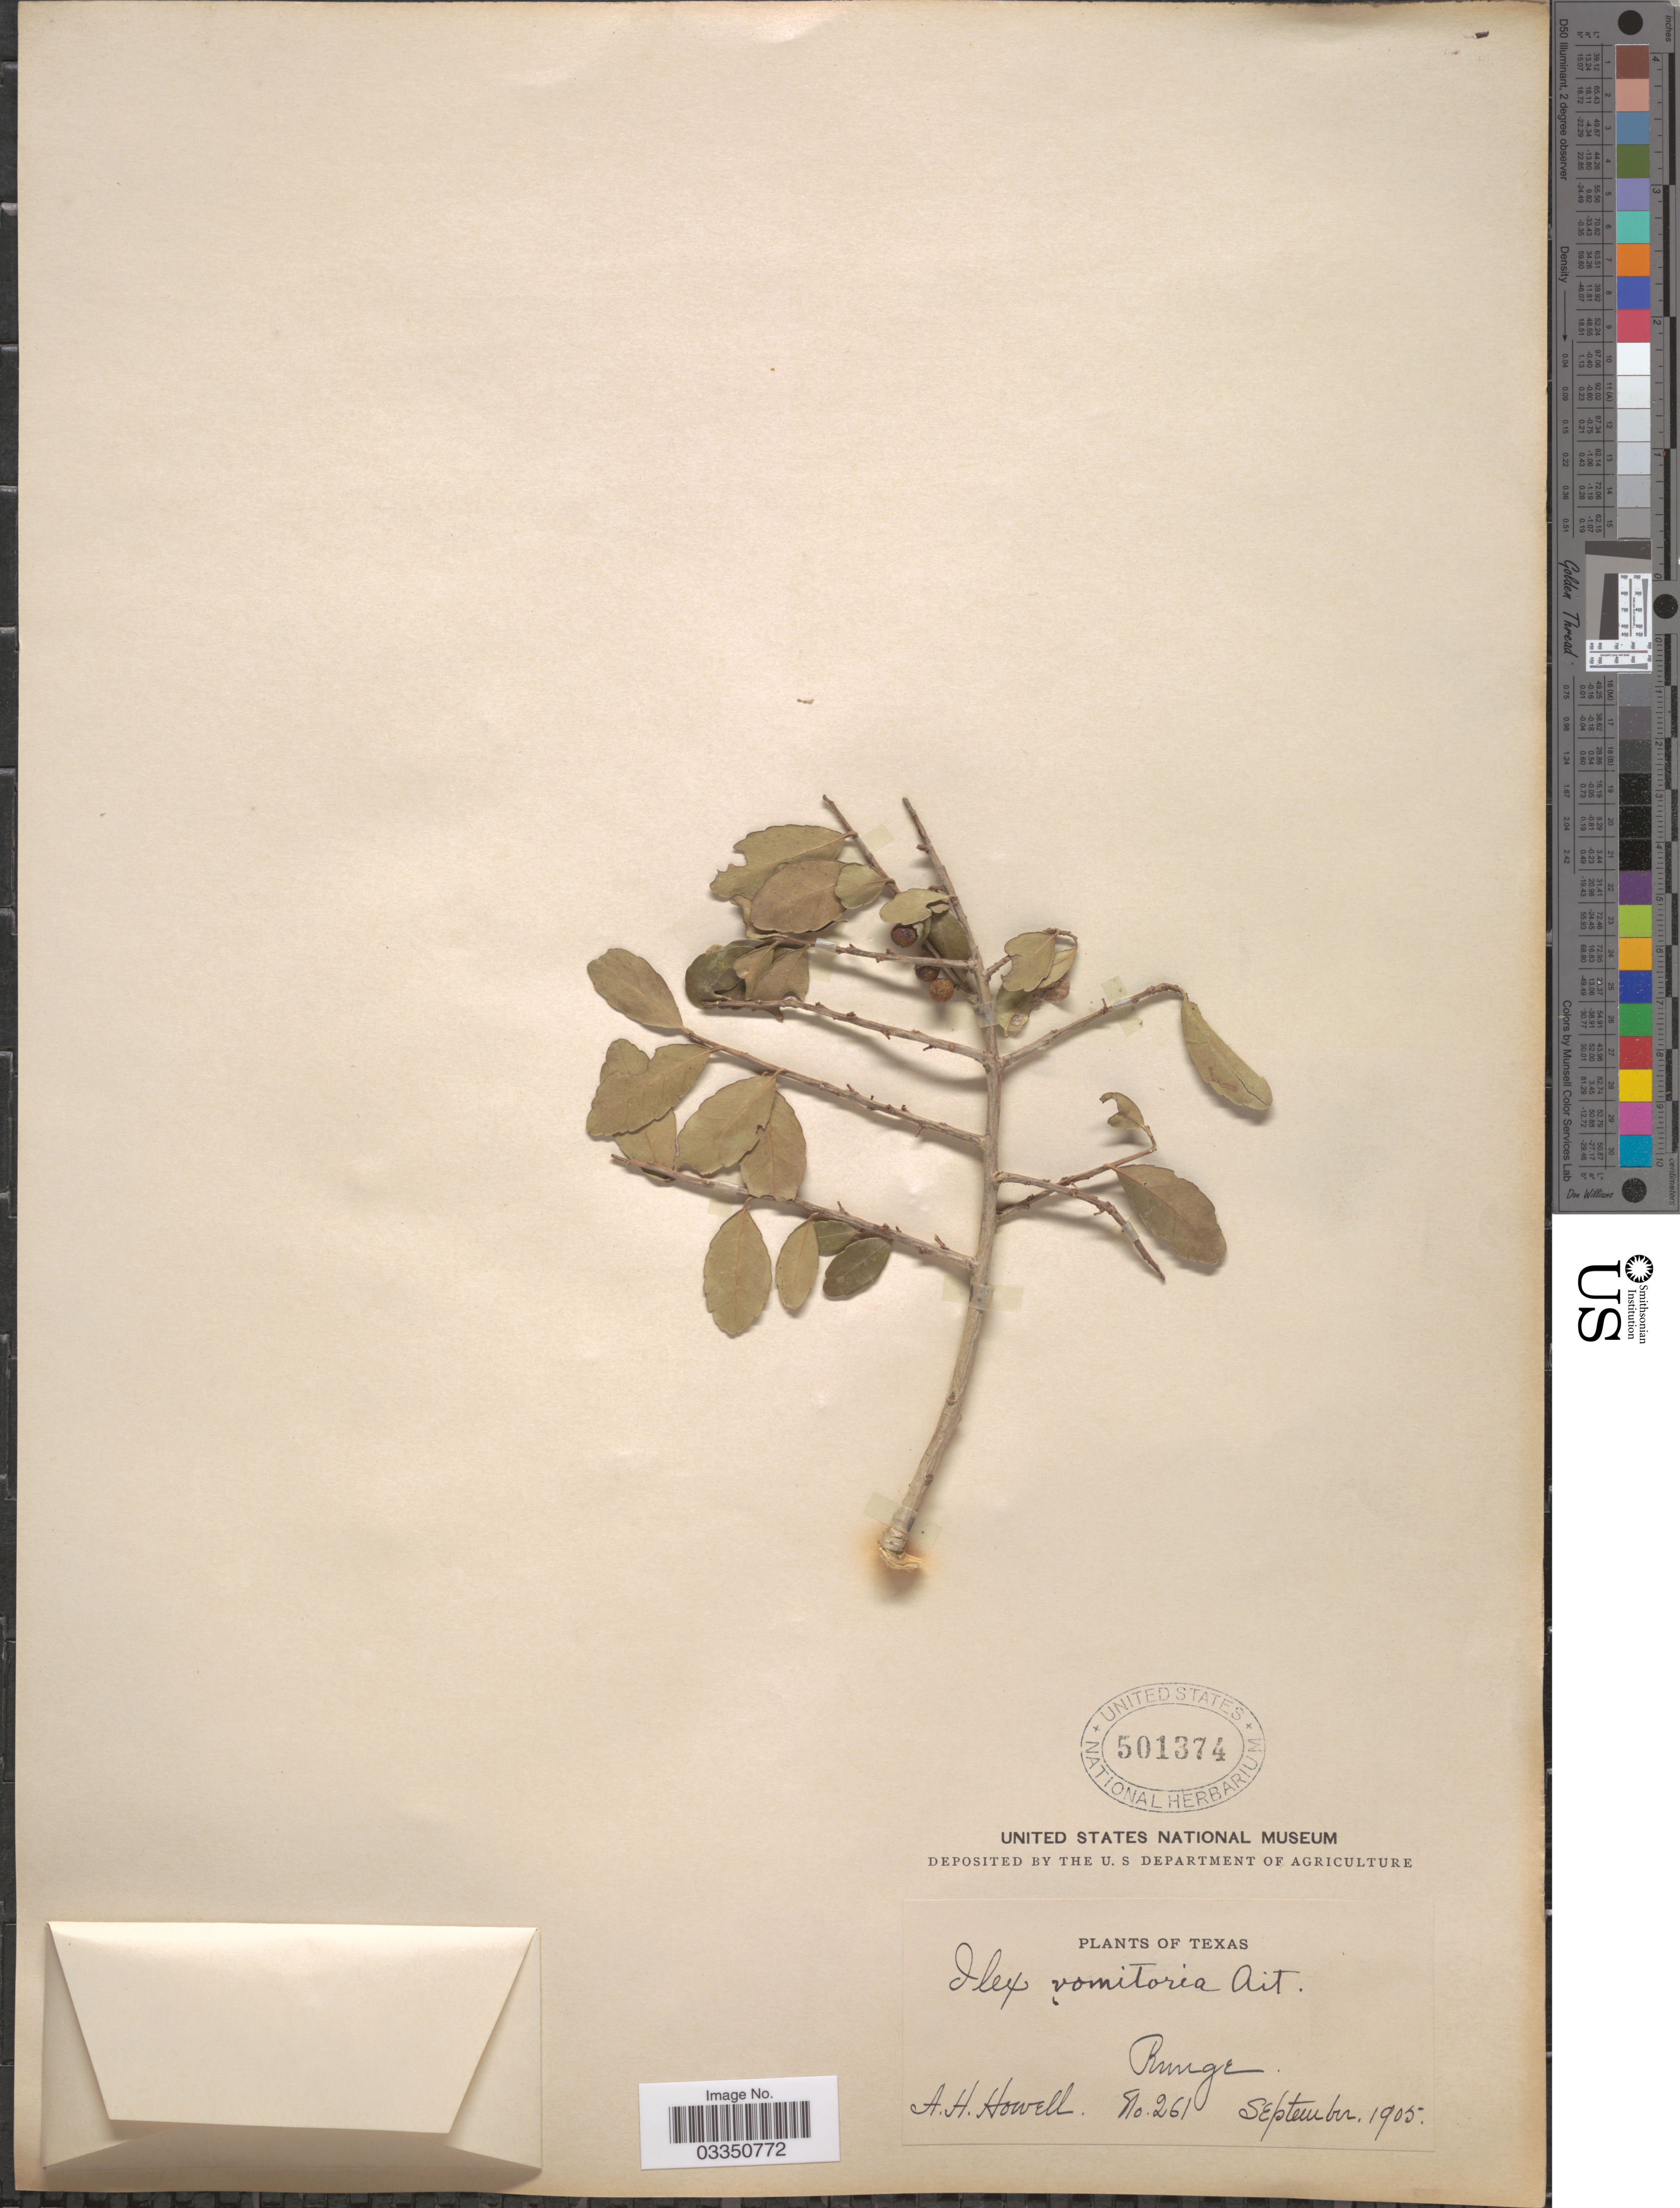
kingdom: Plantae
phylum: Tracheophyta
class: Magnoliopsida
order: Aquifoliales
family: Aquifoliaceae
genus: Ilex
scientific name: Ilex vomitoria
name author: Aiton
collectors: A. Howell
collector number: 261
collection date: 1905-09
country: United States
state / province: Texas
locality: Runge.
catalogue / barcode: US 501374